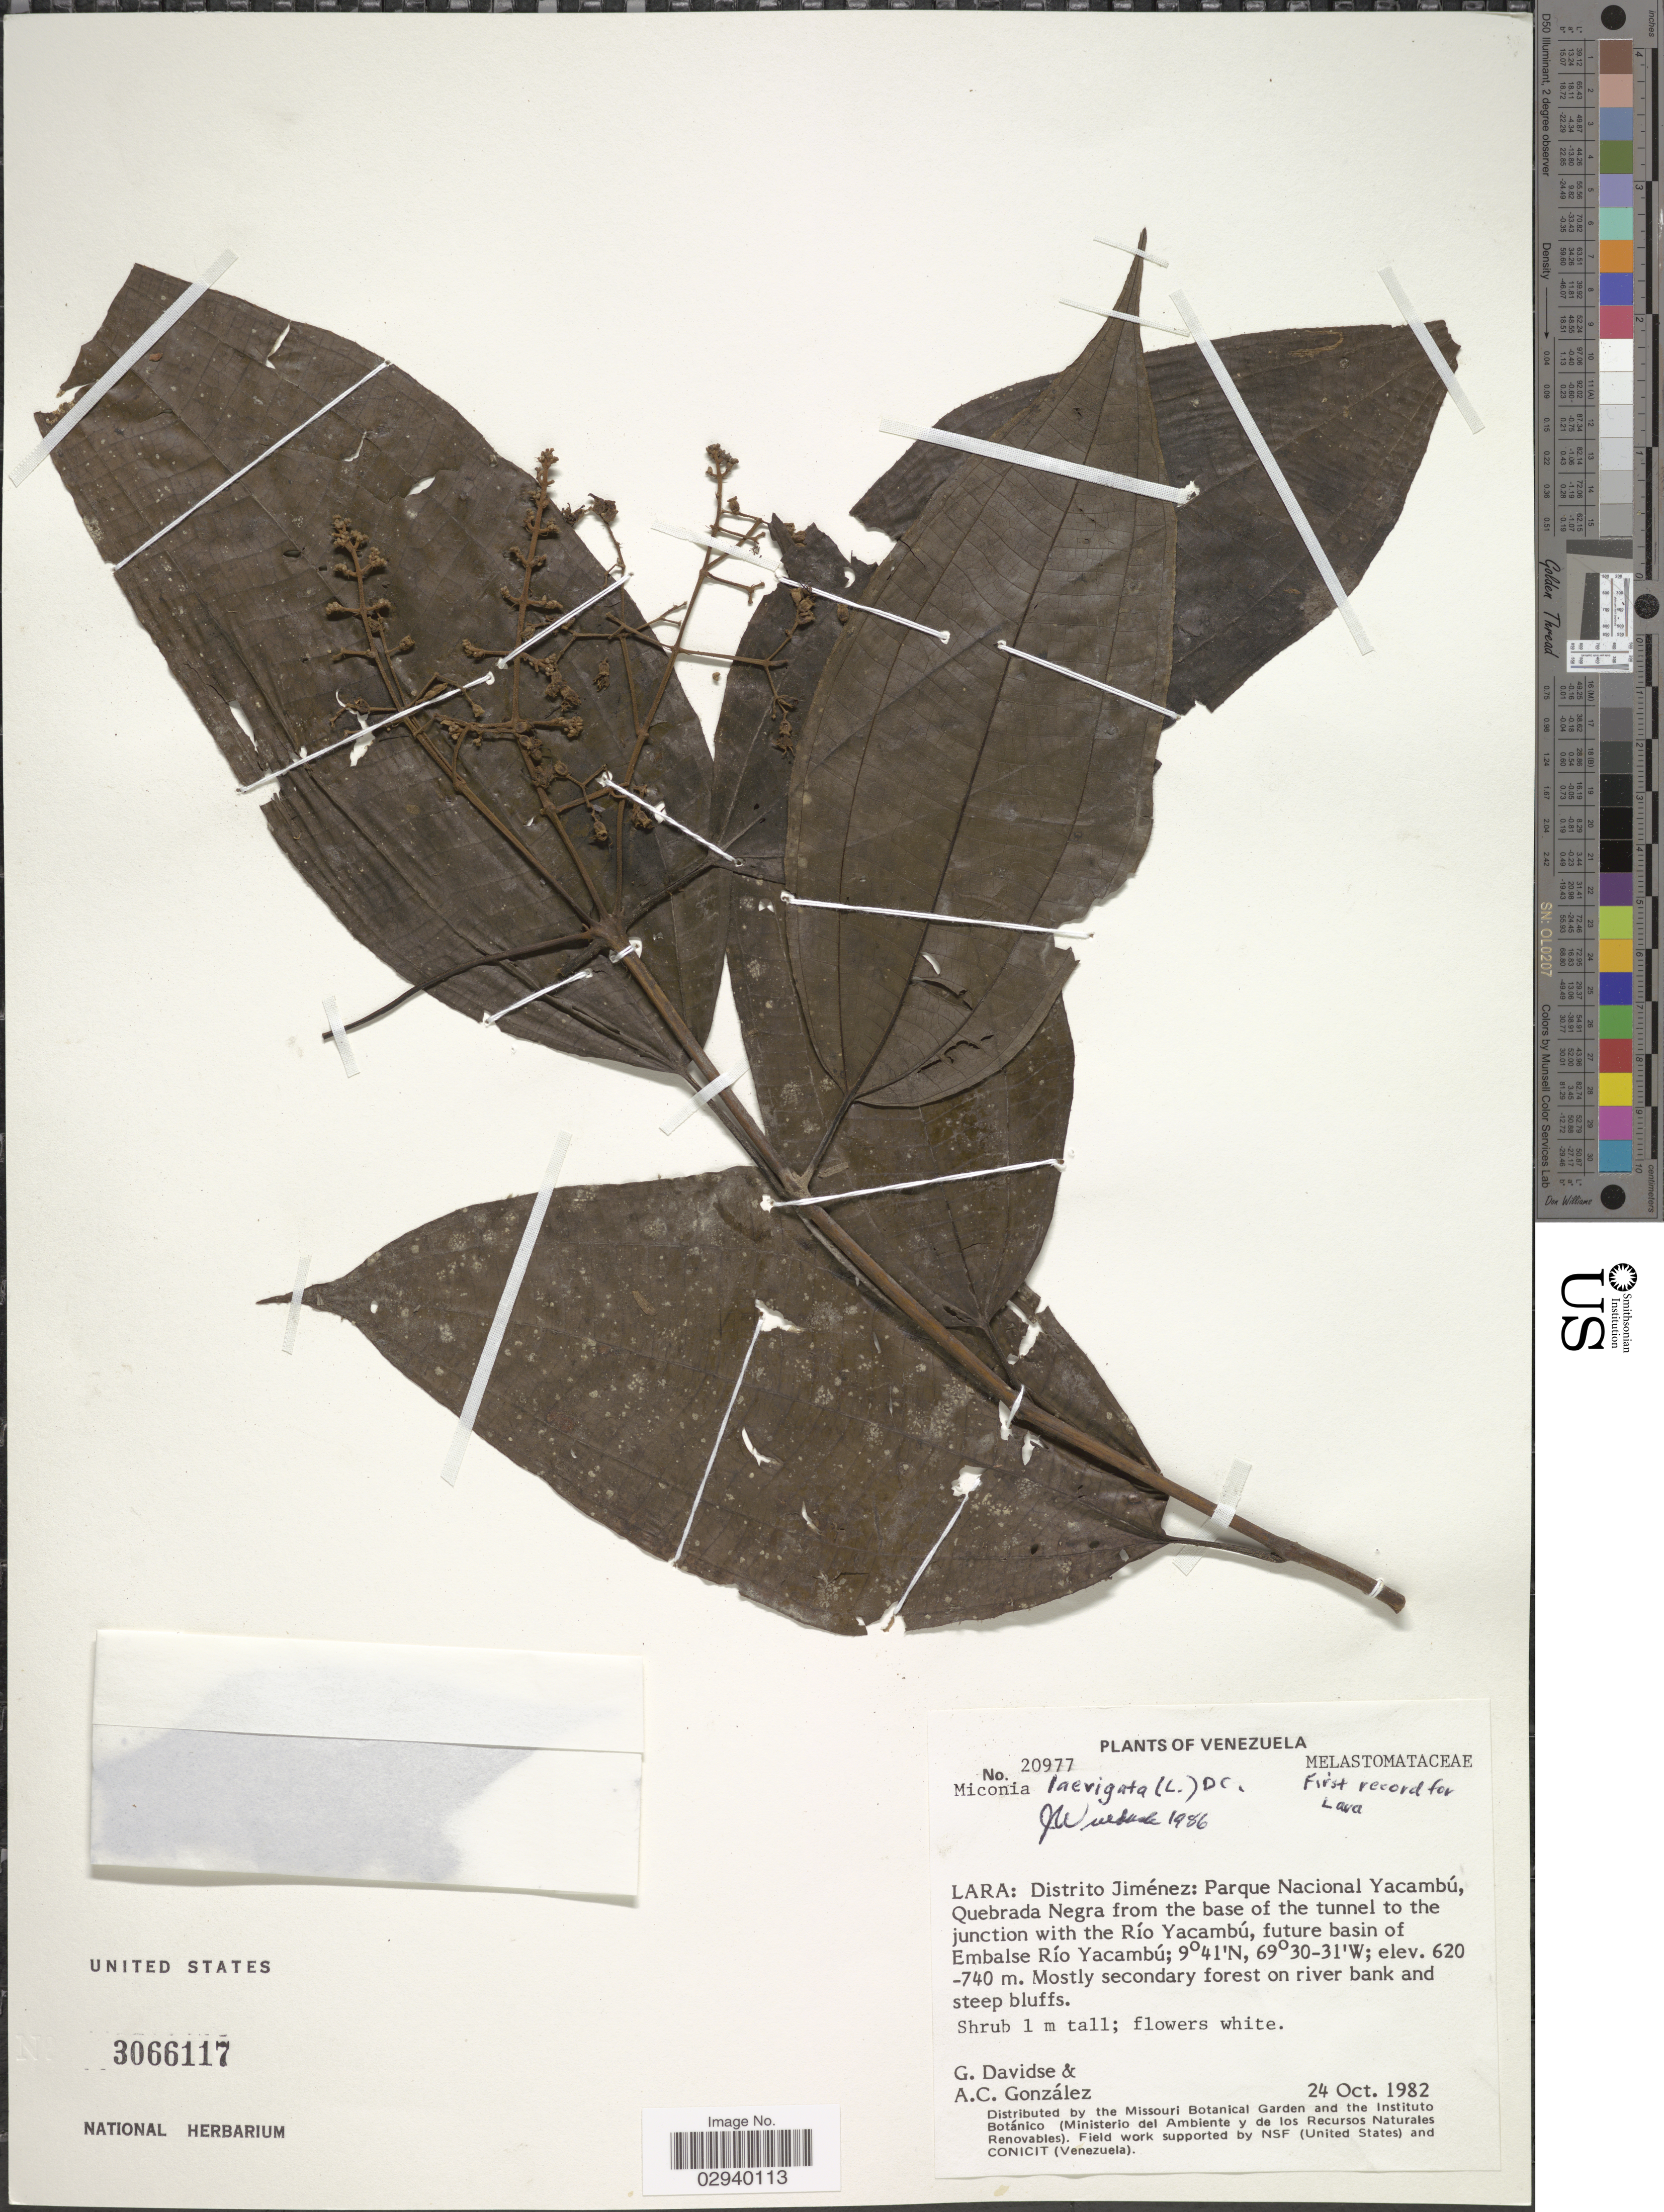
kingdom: Plantae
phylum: Tracheophyta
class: Magnoliopsida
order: Myrtales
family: Melastomataceae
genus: Miconia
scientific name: Miconia laevigata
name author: (L.) D. Don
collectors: G. Davidse & A. C. González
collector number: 20977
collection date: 1982-10-24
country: Venezuela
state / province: Lara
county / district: Jiménez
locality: Distrito Jiménez: Parque Nacional Yacambú, Quebrada Negra from the base of the tunnel to the junction with the Río Yacambú, future bassin of Embalse Río Yacambú.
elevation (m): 620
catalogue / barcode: US 3066117